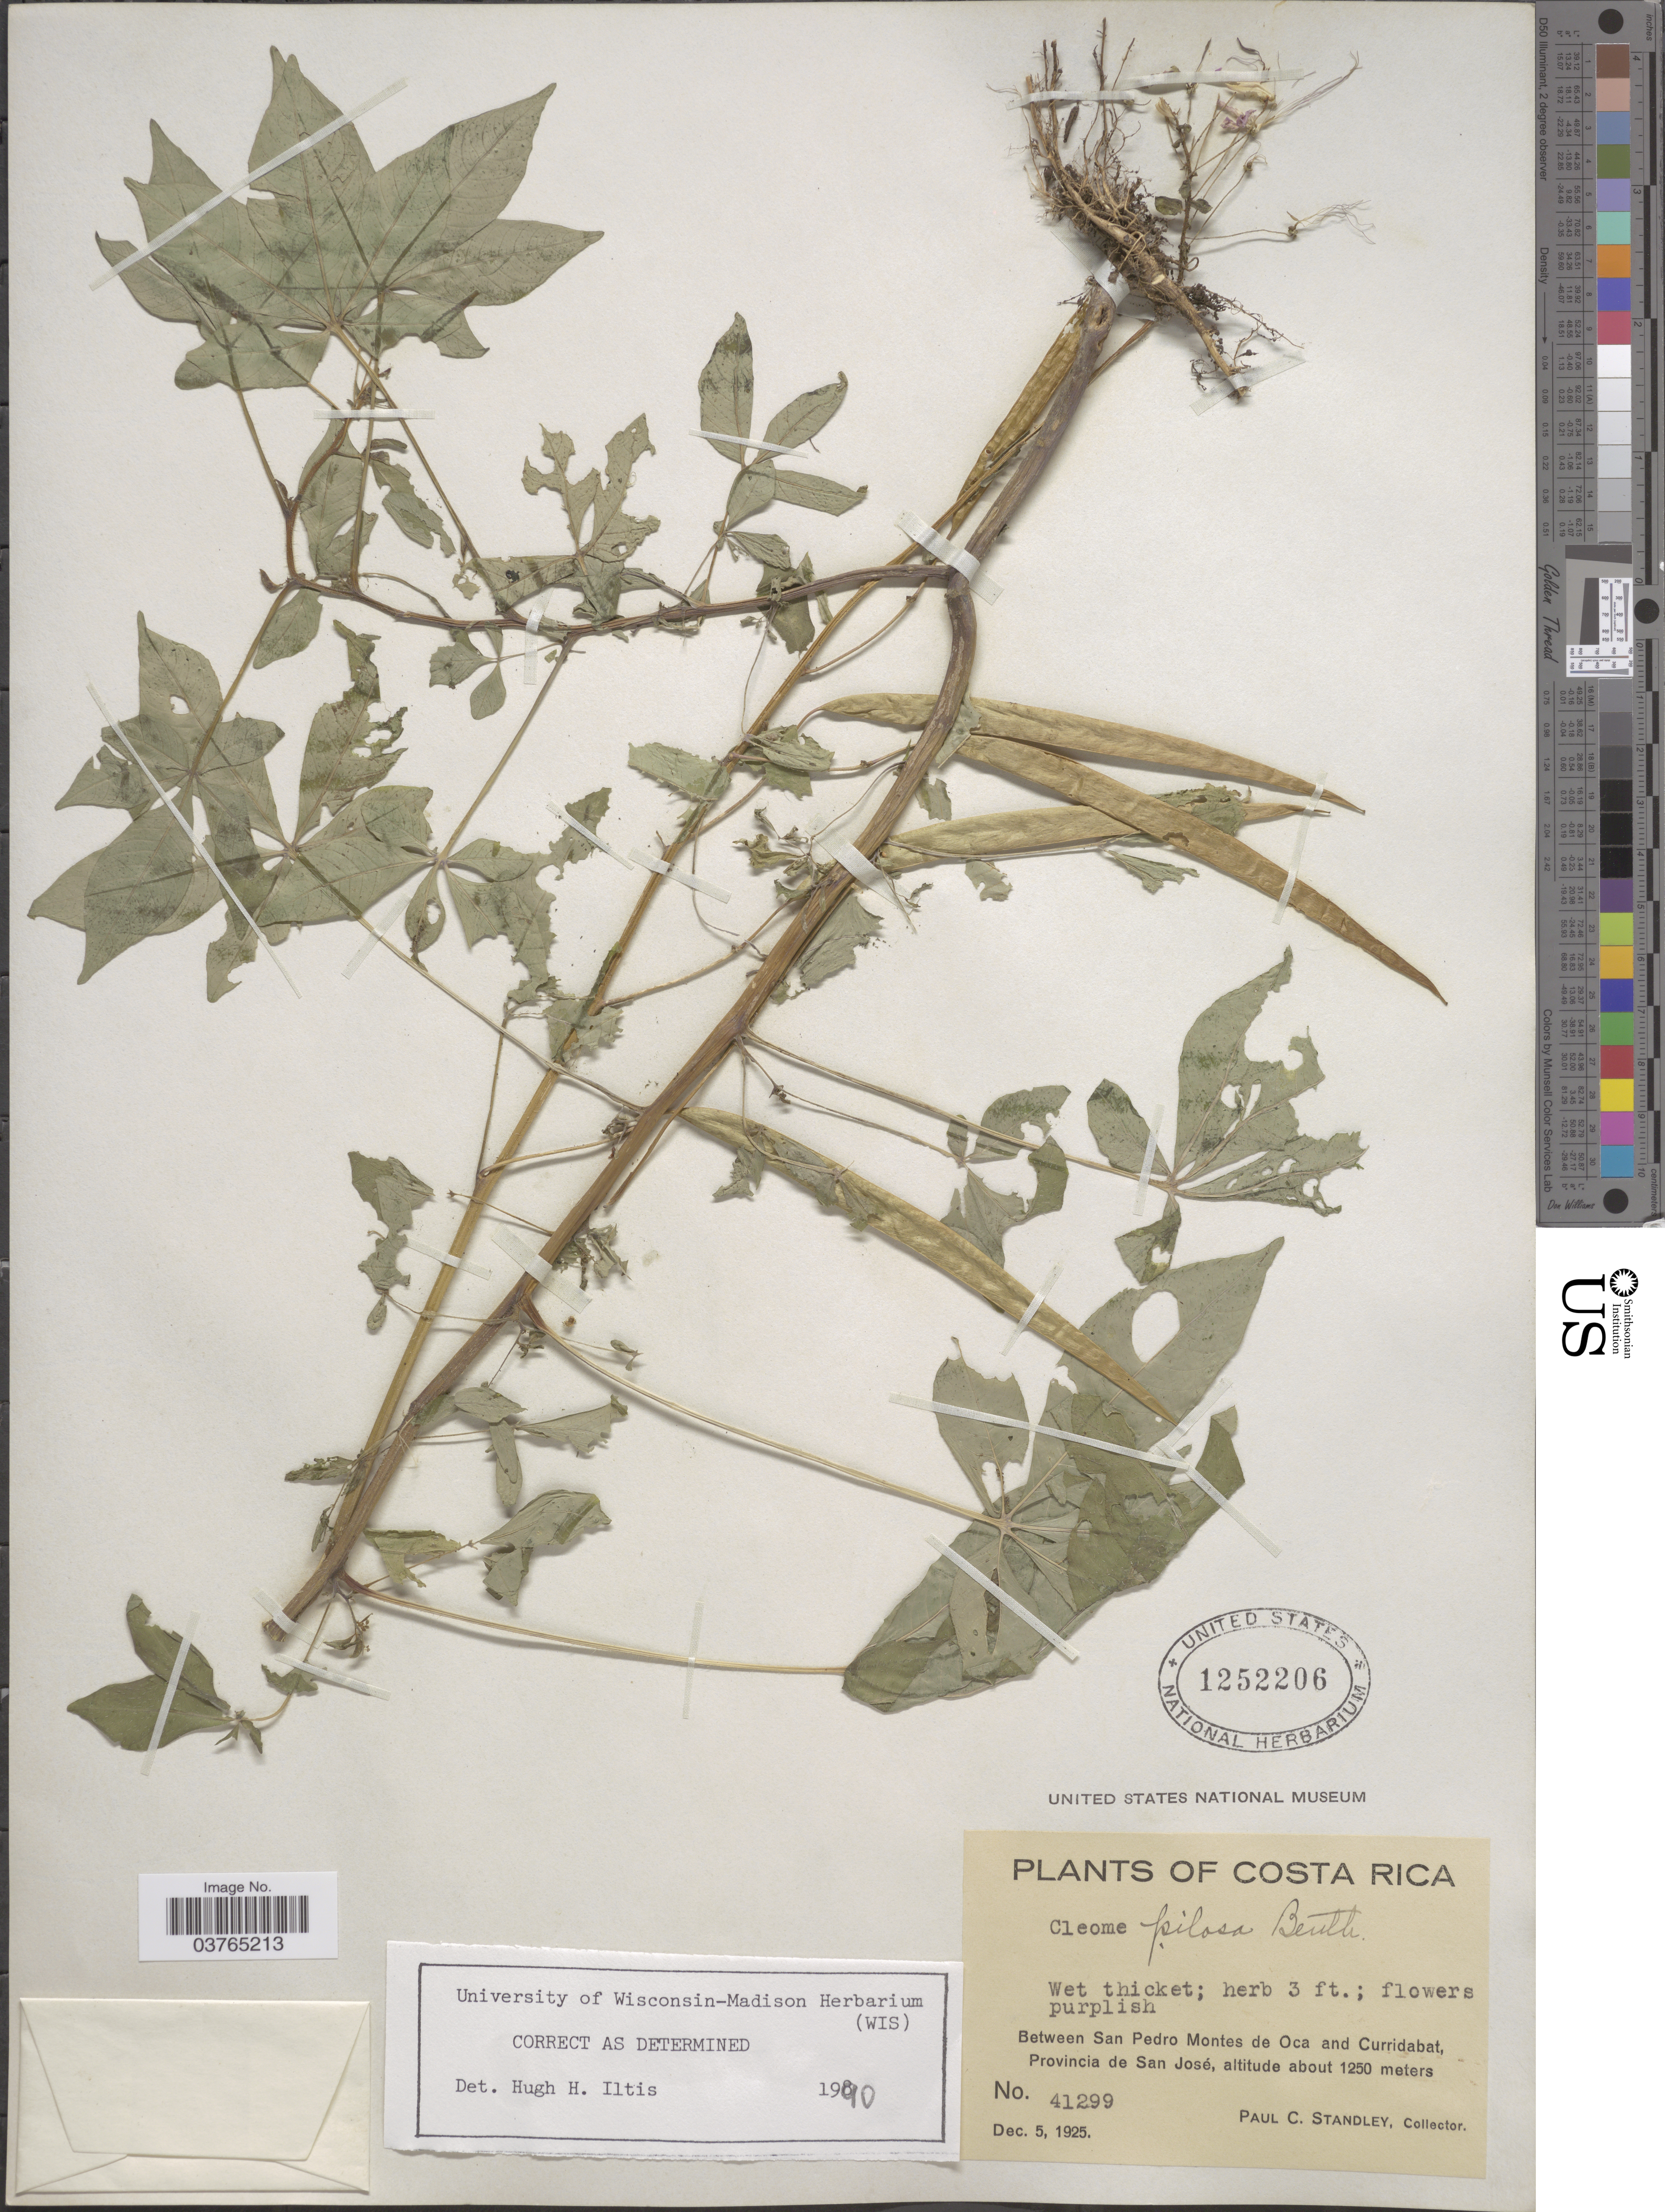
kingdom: Plantae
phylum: Tracheophyta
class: Magnoliopsida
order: Brassicales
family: Cleomaceae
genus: Cochranella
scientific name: Cochranella pilosa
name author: (Benth.) E.M. McGinty & Roalson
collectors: P. C. Standley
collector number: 41299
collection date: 1925-12-05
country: Costa Rica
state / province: San José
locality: Between San Pedro Montes de Oca and Curridabat.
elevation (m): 1250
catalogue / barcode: US 1252206